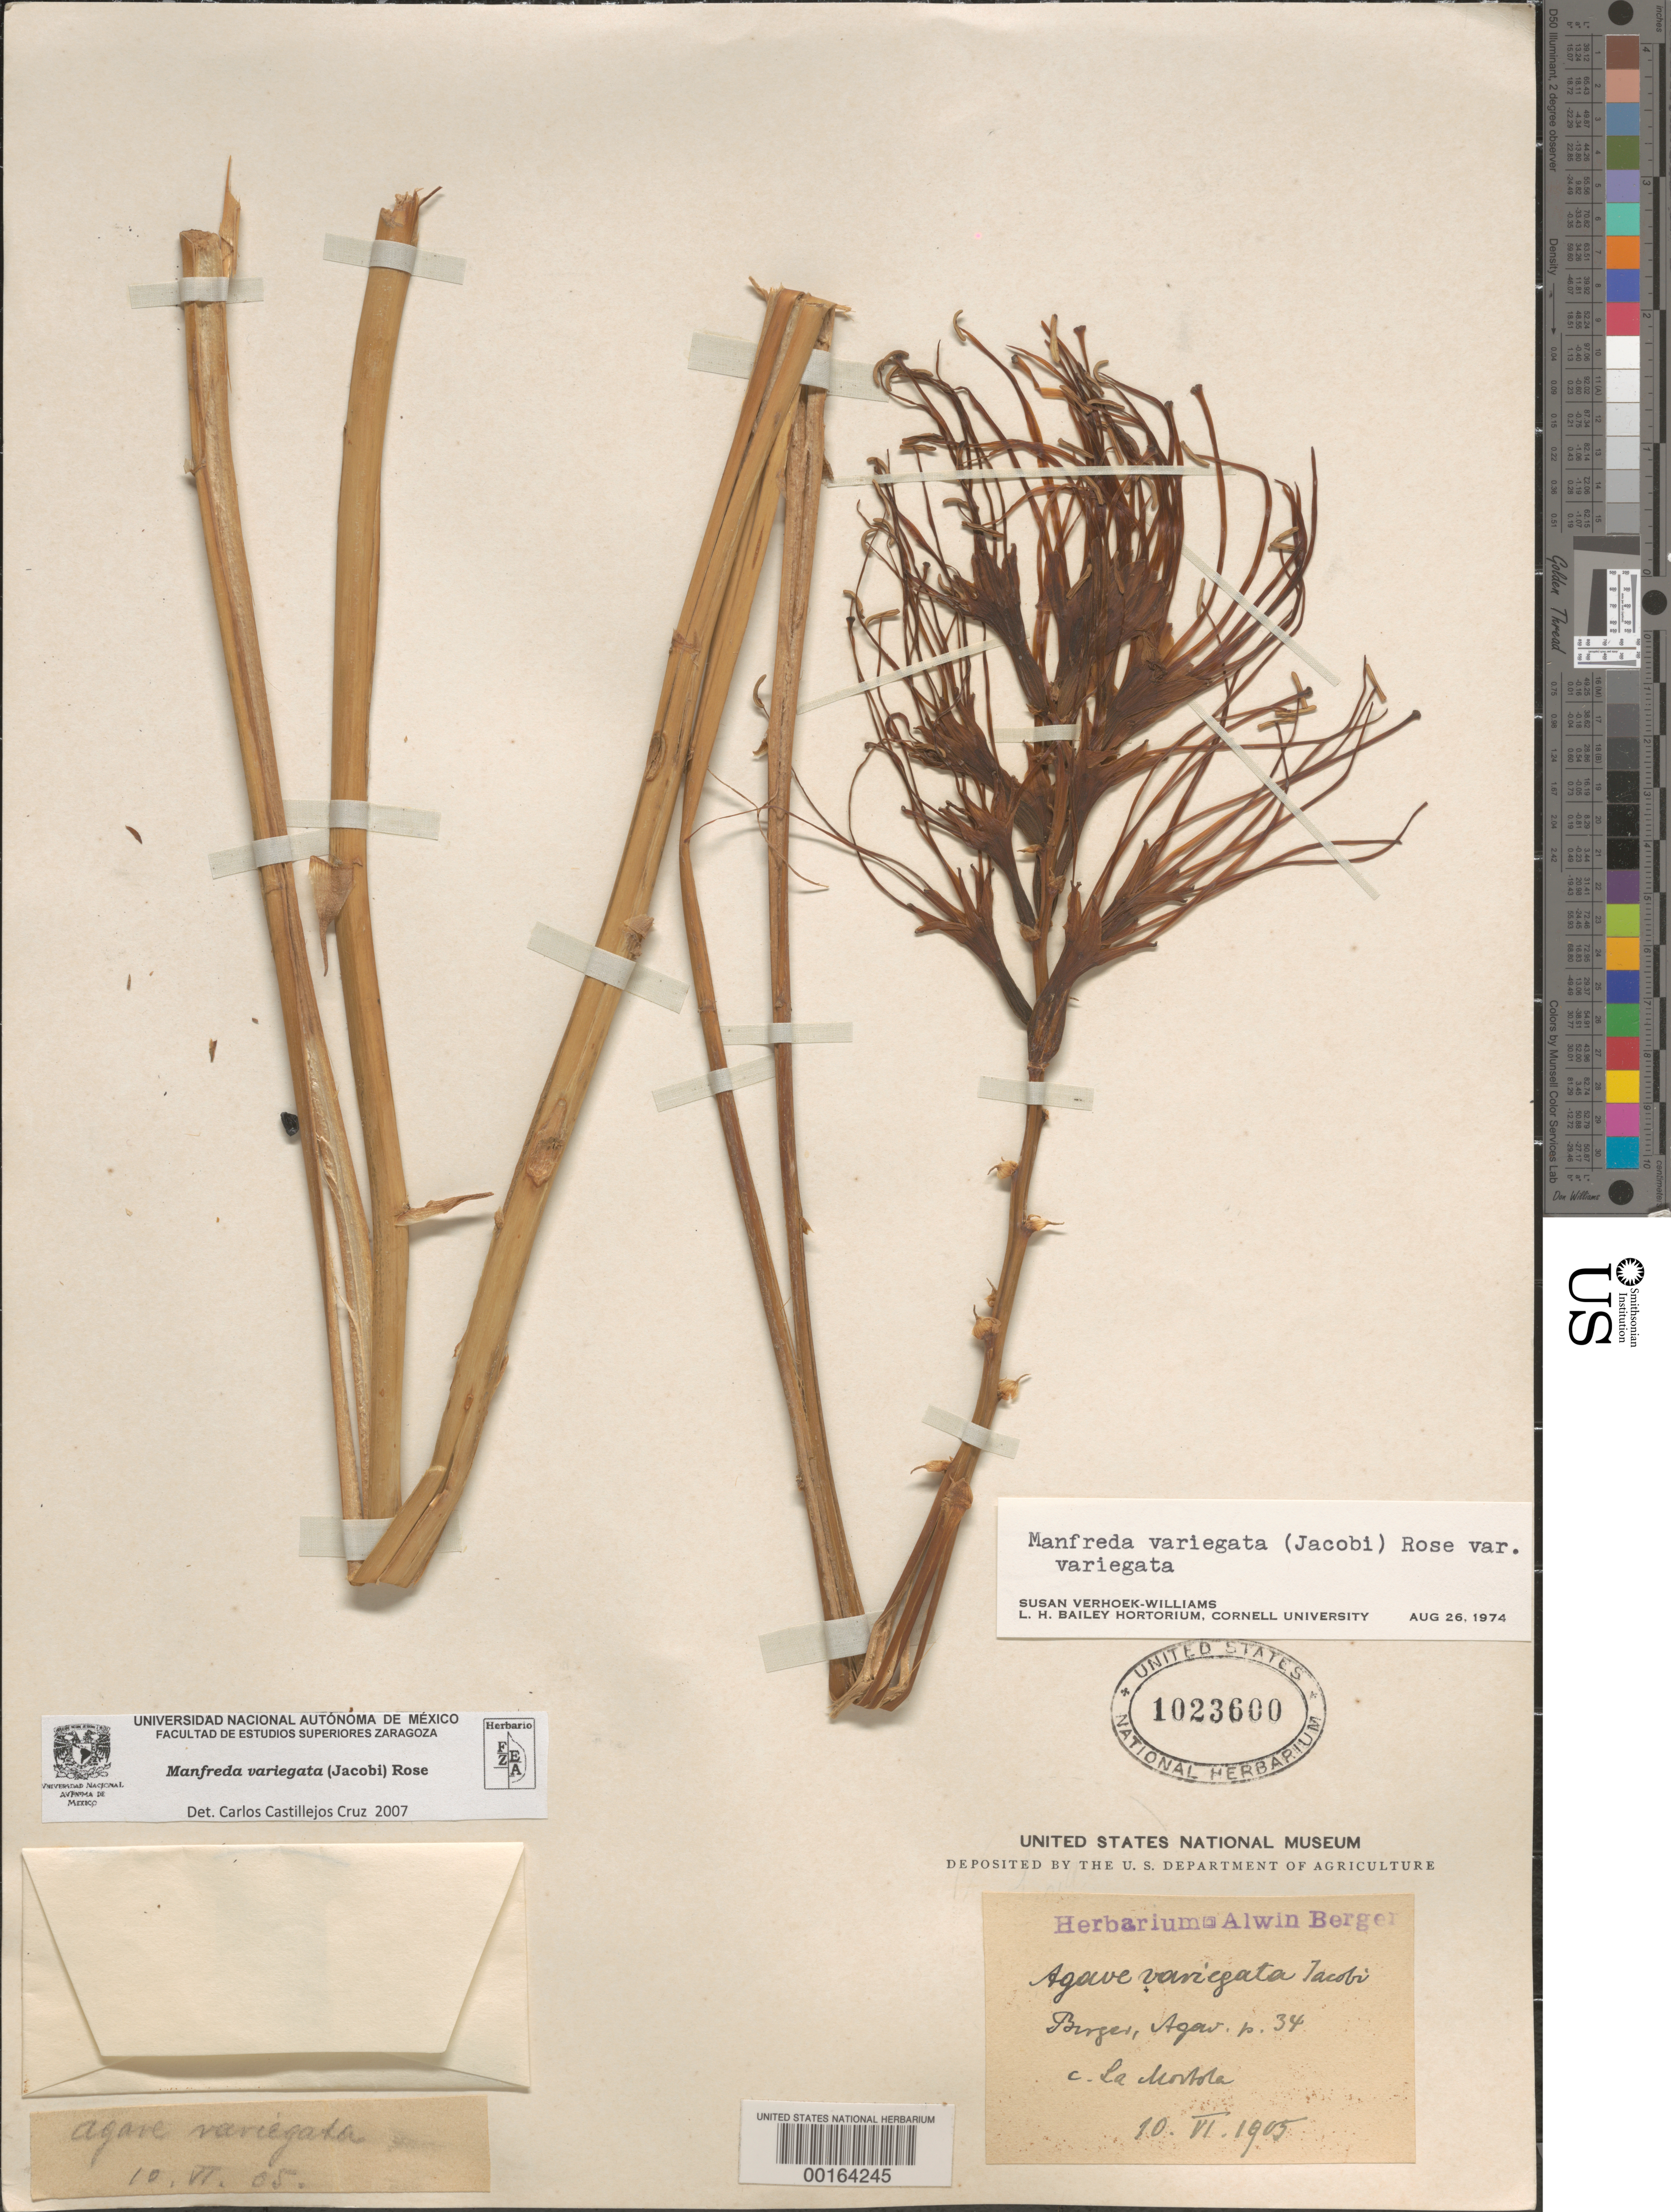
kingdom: Plantae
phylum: Tracheophyta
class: Liliopsida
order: Asparagales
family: Asparagaceae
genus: Manfreda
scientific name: Manfreda variegata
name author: (Jacobi) Rose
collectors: ex herb. A. Berger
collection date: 1909-06-02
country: Mexico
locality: Cultivated at La Mortola, Italy.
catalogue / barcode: US 1023600